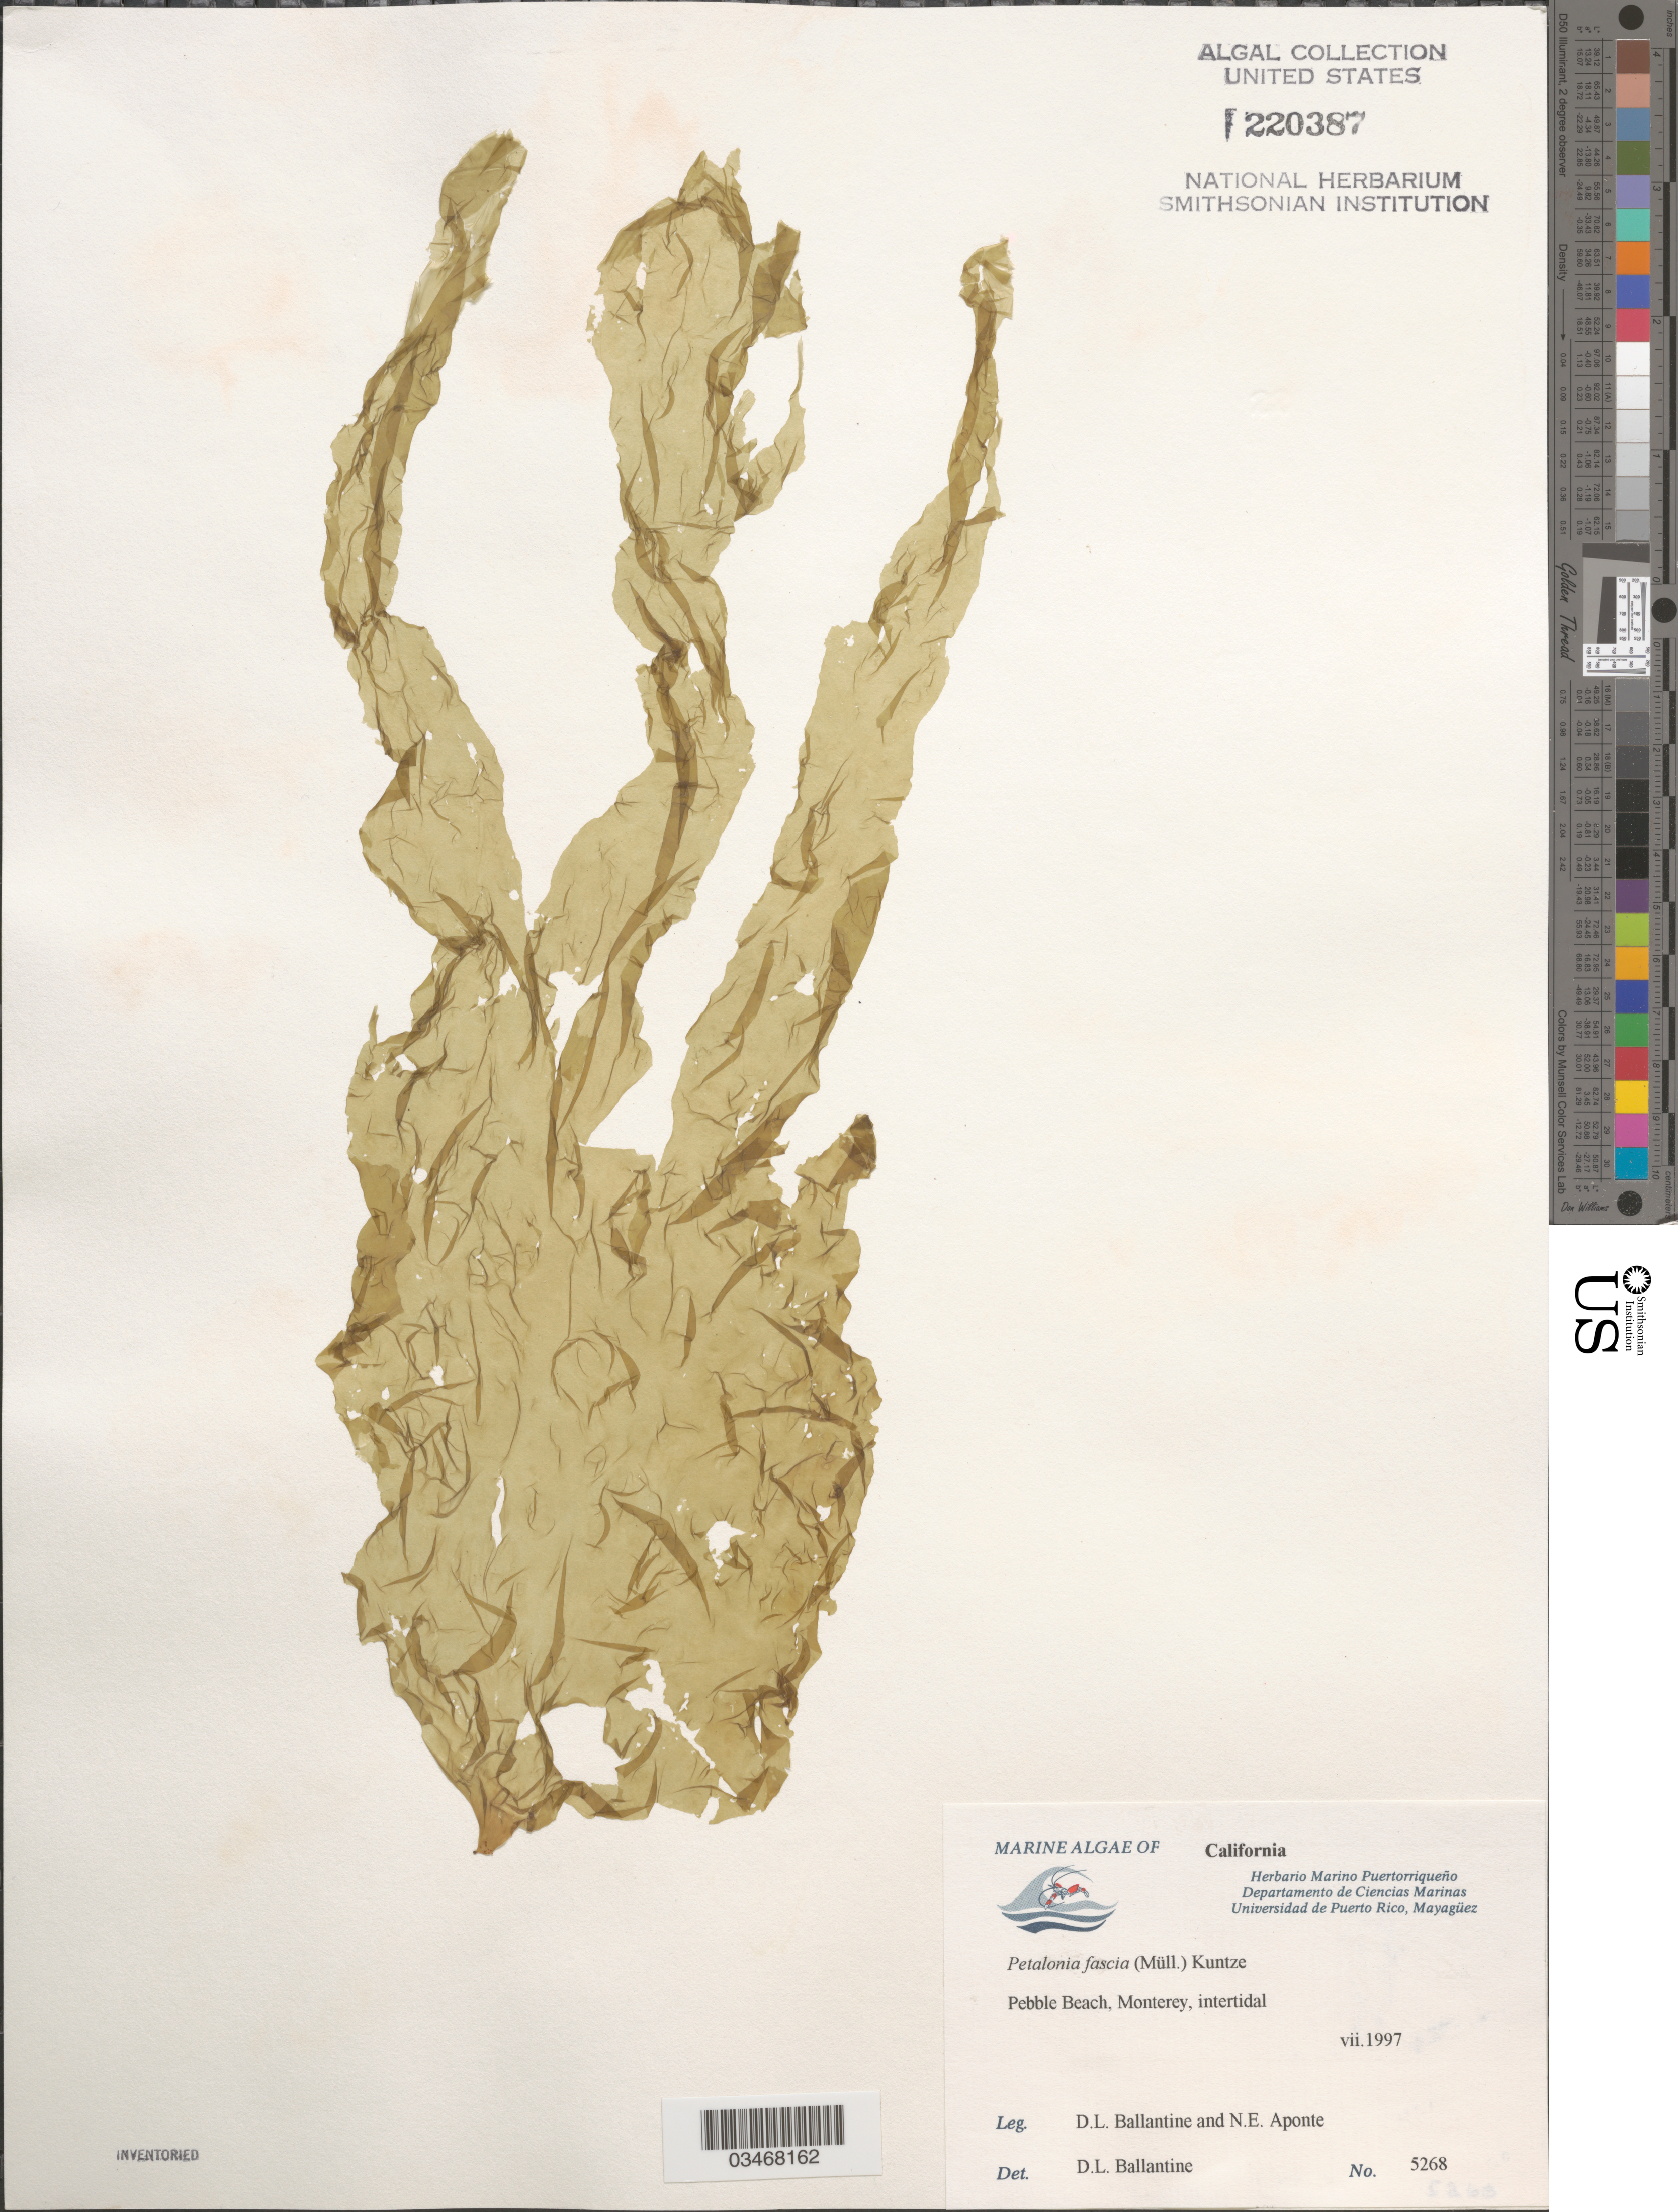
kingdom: Chromista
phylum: Ochrophyta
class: Phaeophyceae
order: Scytosiphonales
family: Scytosiphonaceae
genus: Petalonia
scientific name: Petalonia fascia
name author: (O.F. Müller) Kuntze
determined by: Ballantine, D. L.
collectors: D.L. Ballantine & N. E. Aponte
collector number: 5268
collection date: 1997-07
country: United States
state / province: California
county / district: Monterey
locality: Pebble Beach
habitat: Intertidal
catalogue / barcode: US 220387